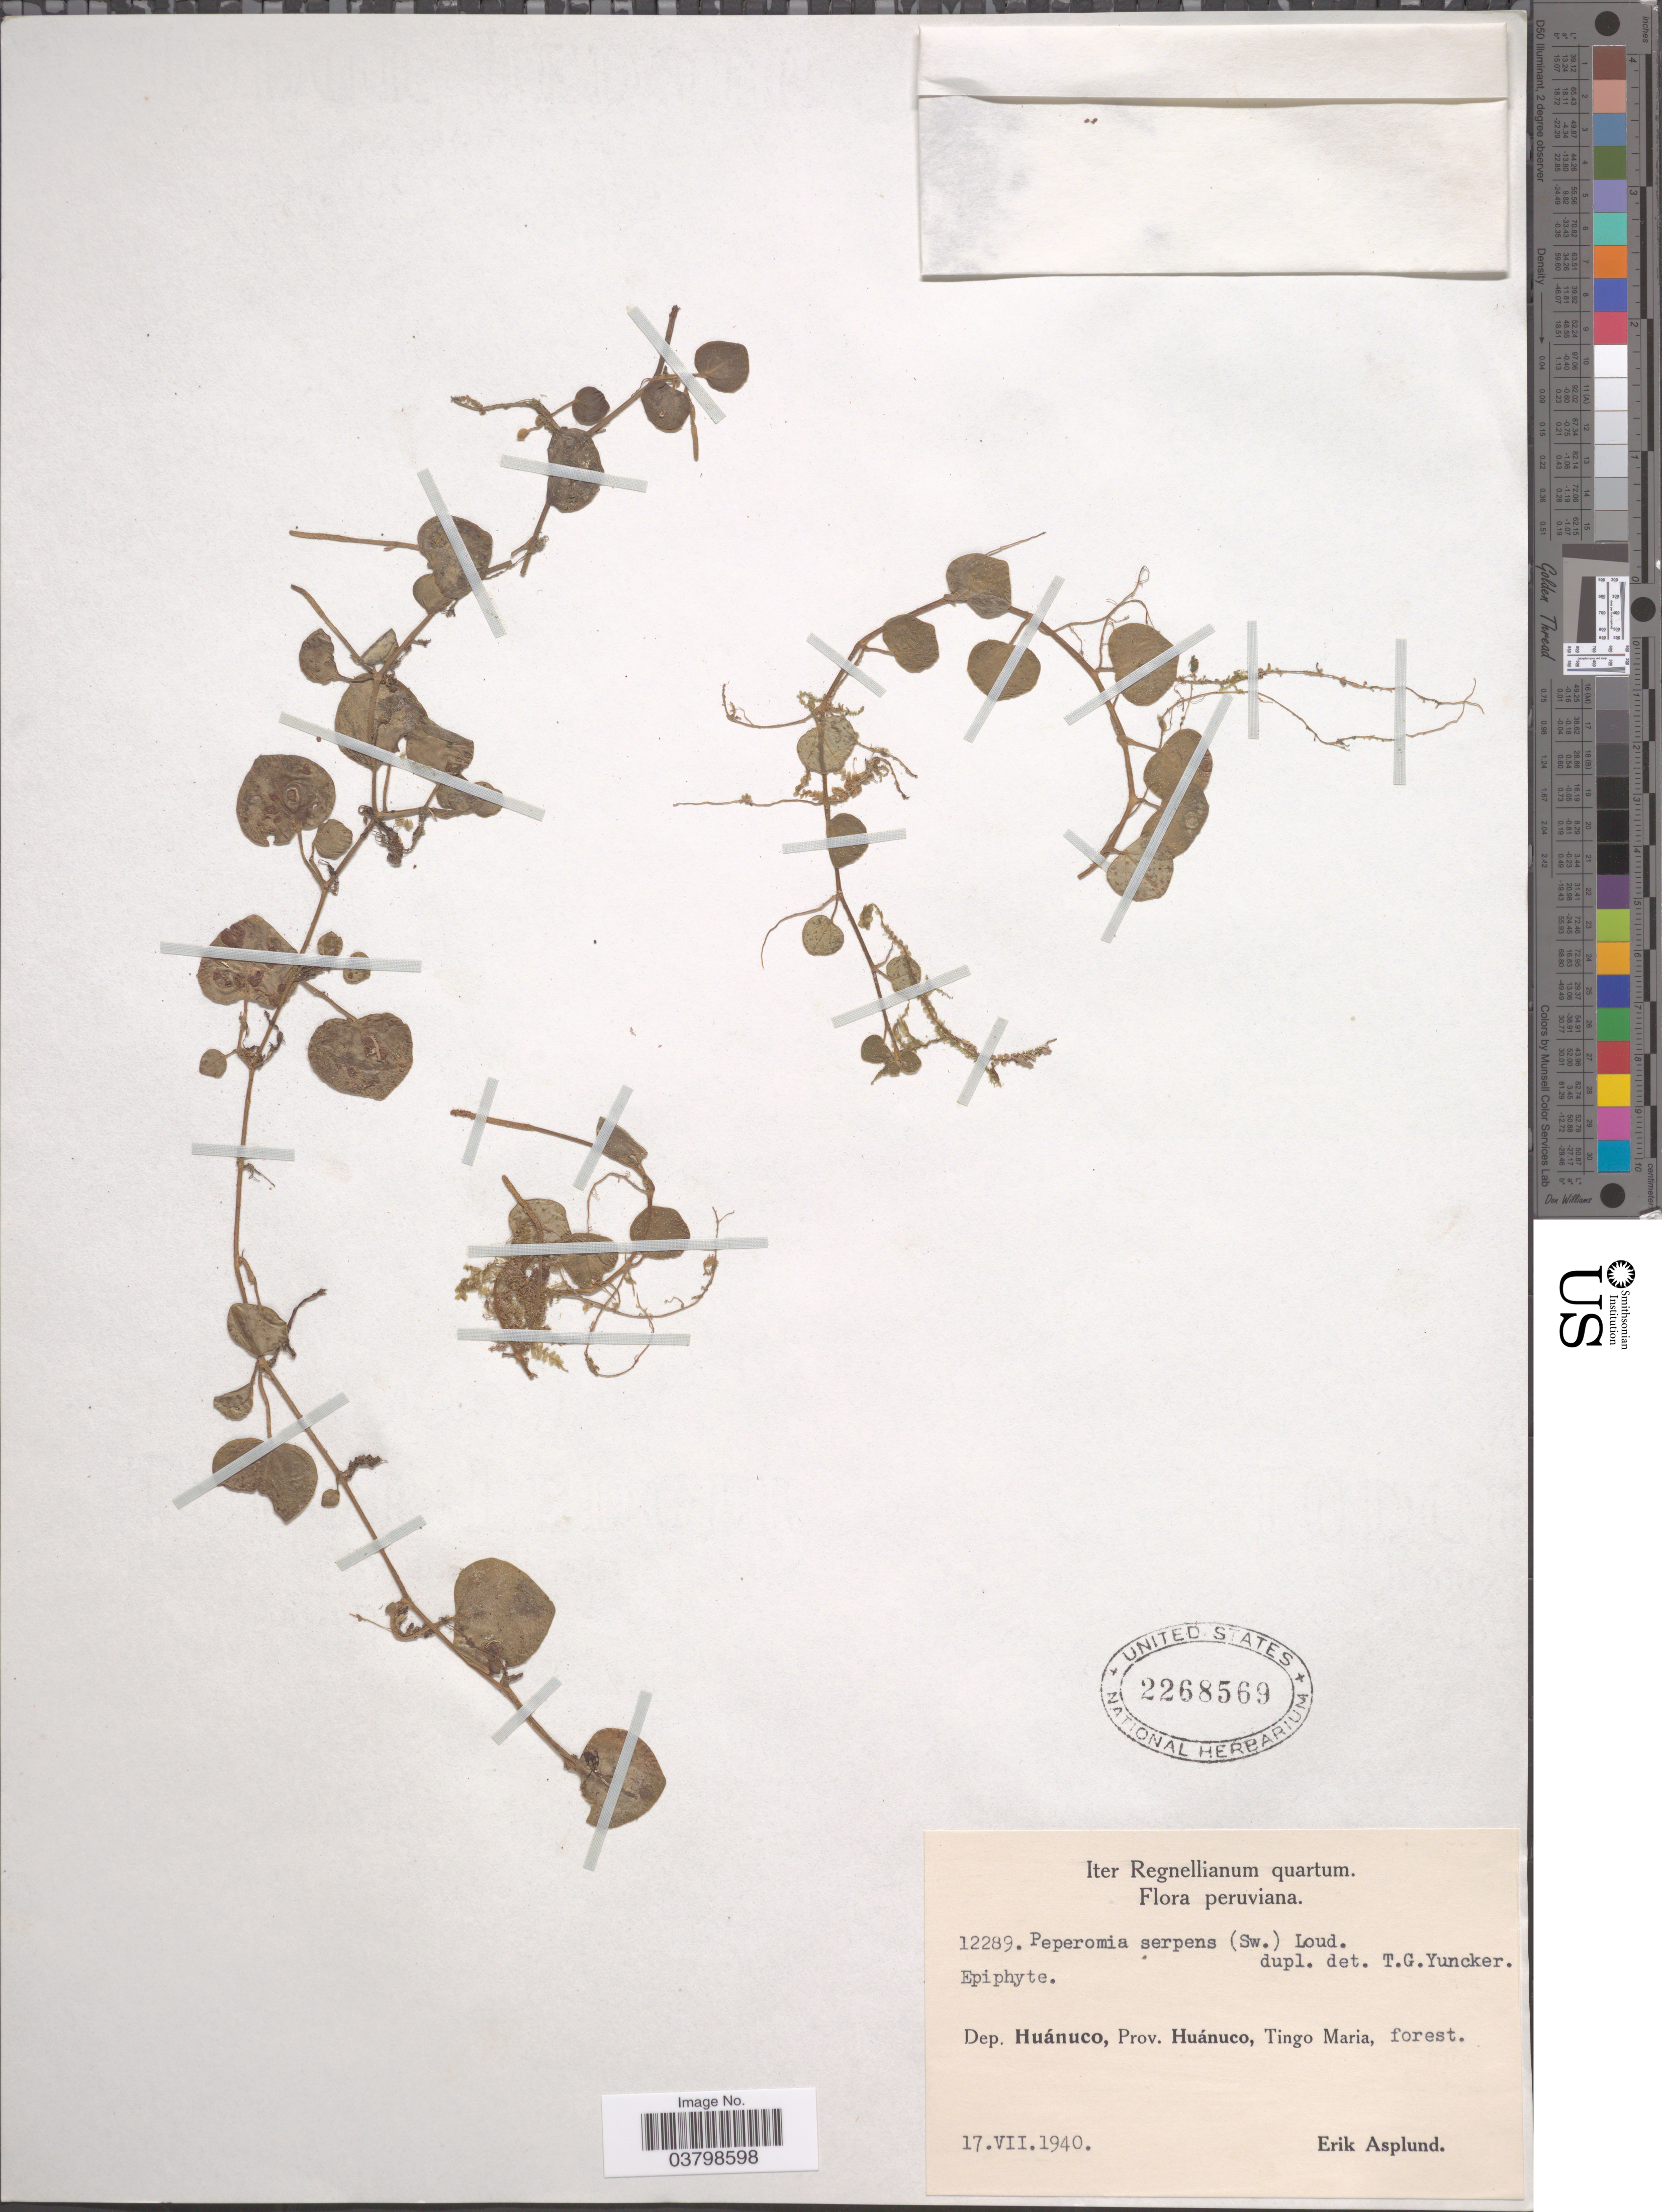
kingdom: Plantae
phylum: Tracheophyta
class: Magnoliopsida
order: Piperales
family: Piperaceae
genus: Peperomia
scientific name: Peperomia serpens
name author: (Sw.) Loudon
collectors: E. Asplund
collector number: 12289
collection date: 1940-07-17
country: Peru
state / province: Huánuco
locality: Dep. Huánuco, Prov. Huánuco, Tingo Maria.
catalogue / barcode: US 2268569